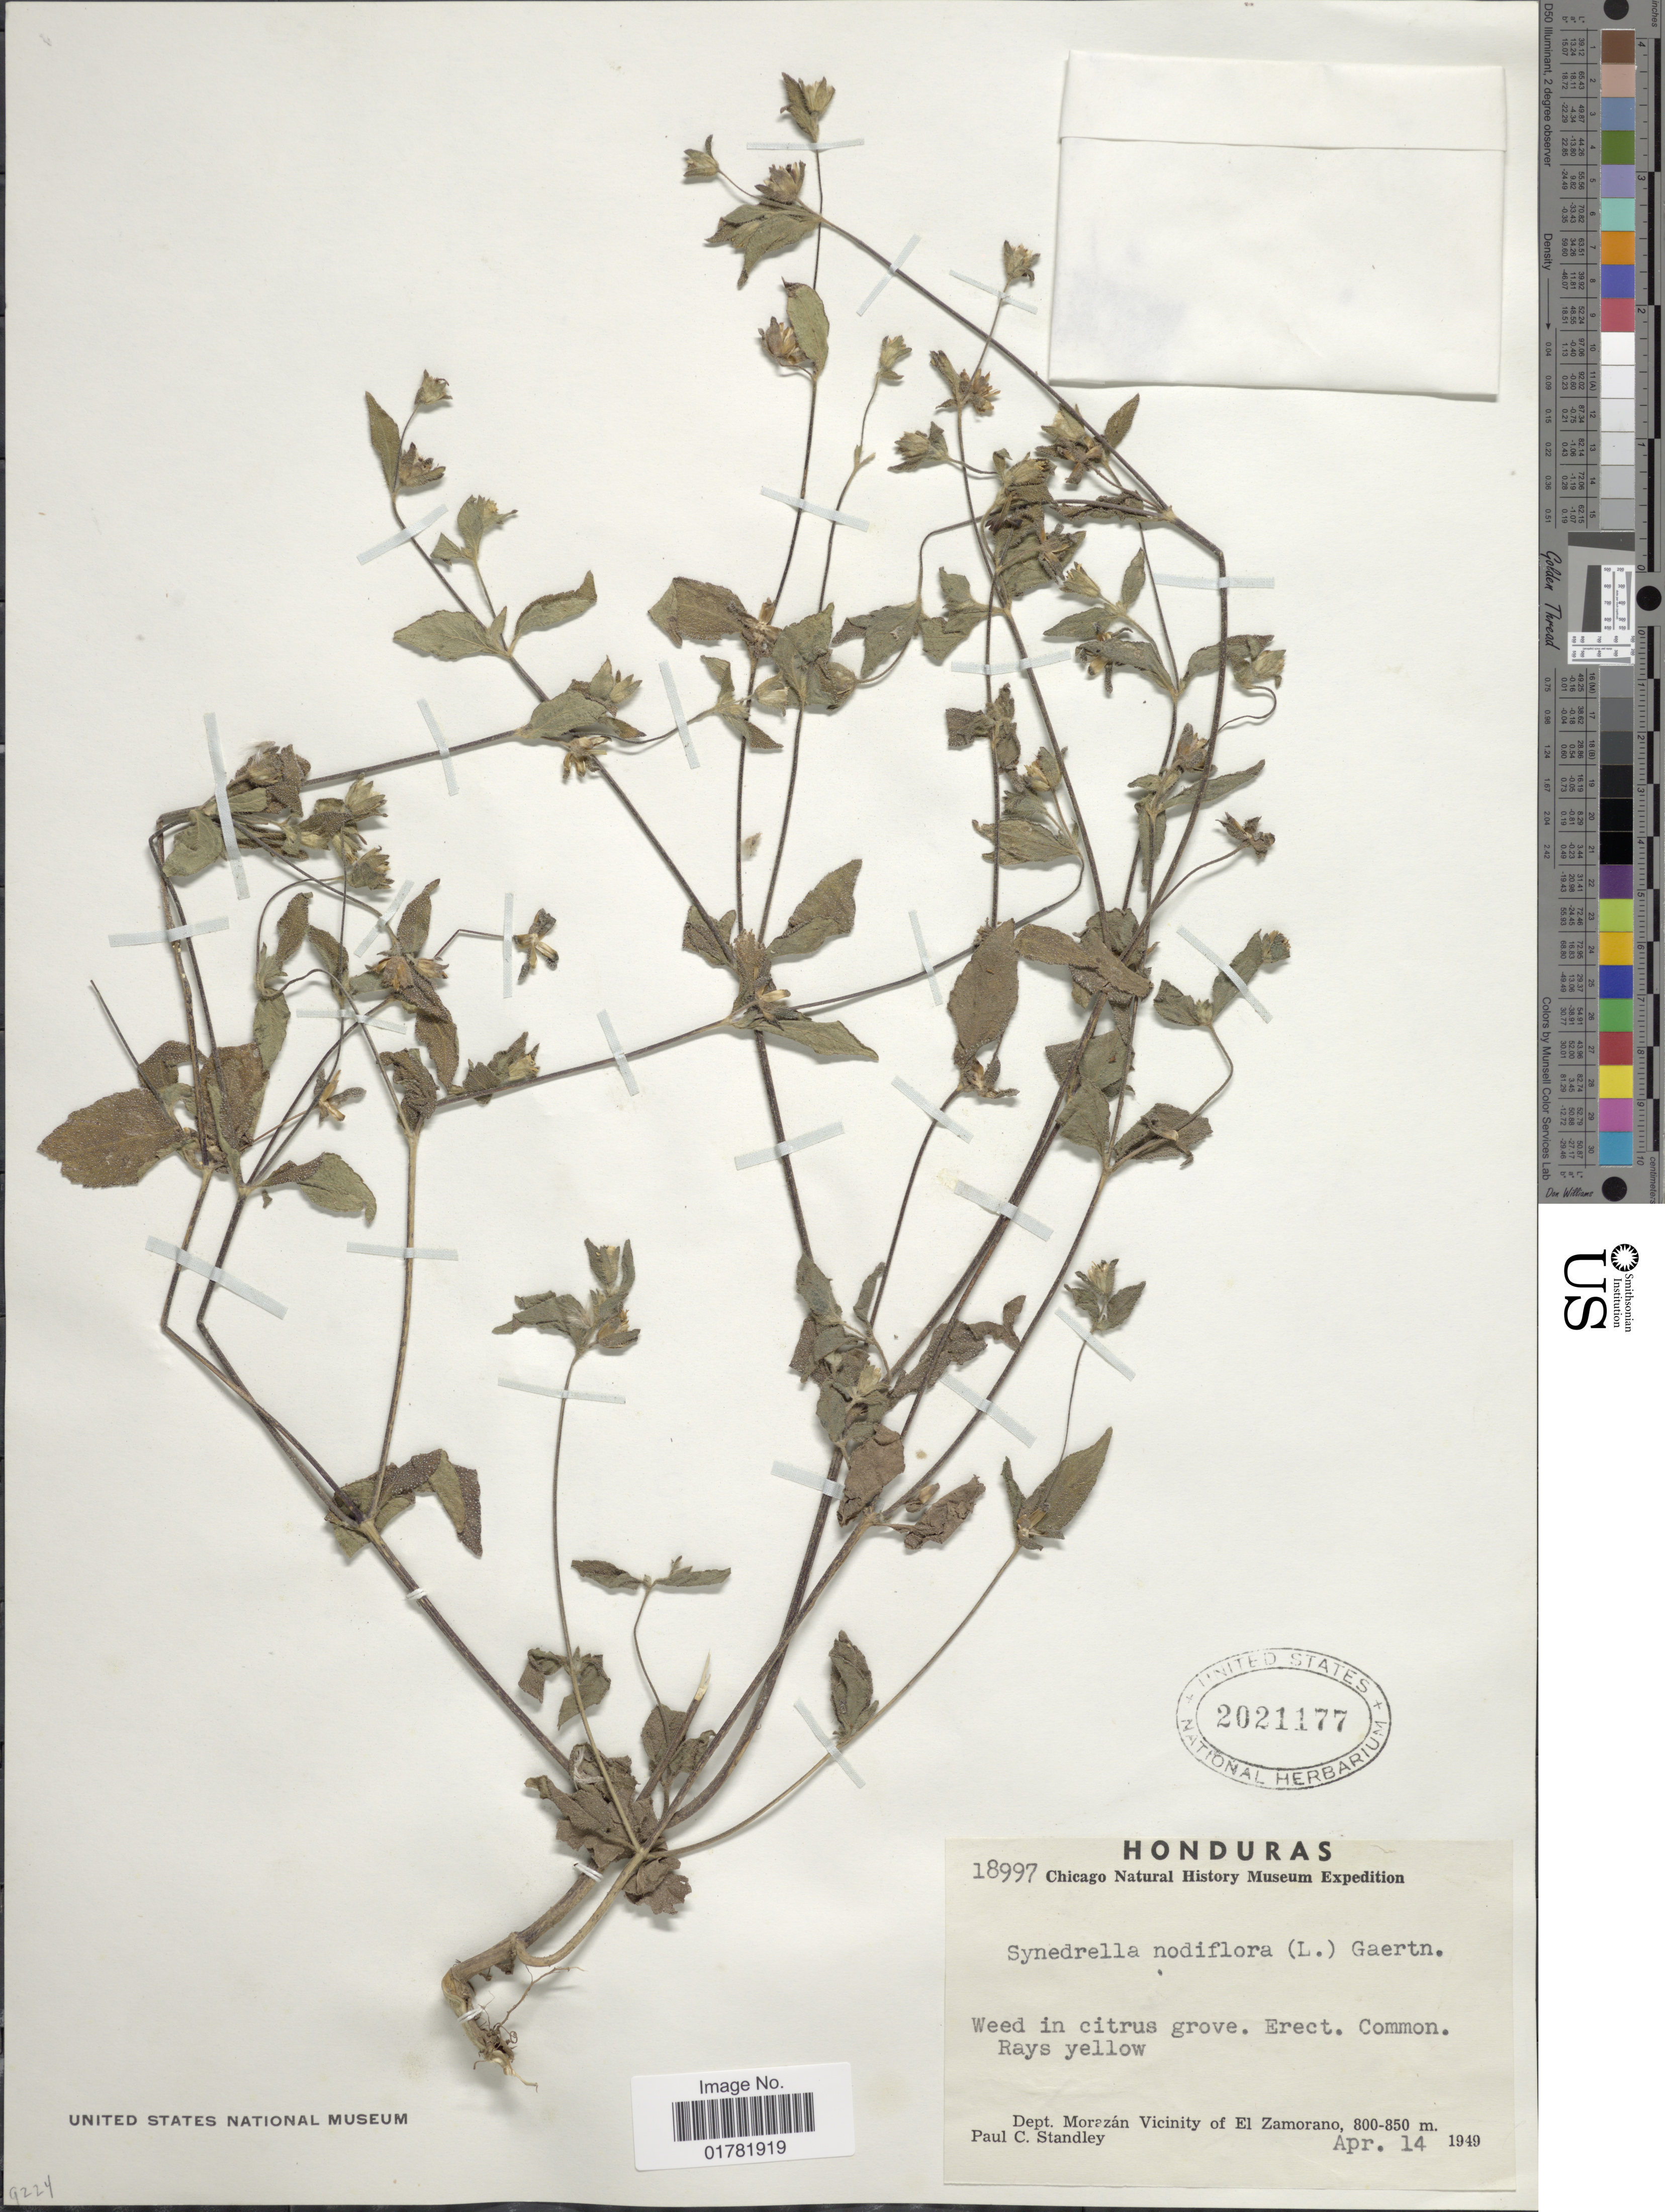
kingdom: Plantae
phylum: Tracheophyta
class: Magnoliopsida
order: Asterales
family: Asteraceae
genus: Synedrella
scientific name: Synedrella nodiflora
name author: (L.) Gaertn.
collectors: P. C. Standley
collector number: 18997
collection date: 1949-04-14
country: Honduras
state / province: Fco. Morazán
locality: Dept. Moraz'n Vicinity of El Zamorano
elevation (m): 800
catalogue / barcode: US 2021177